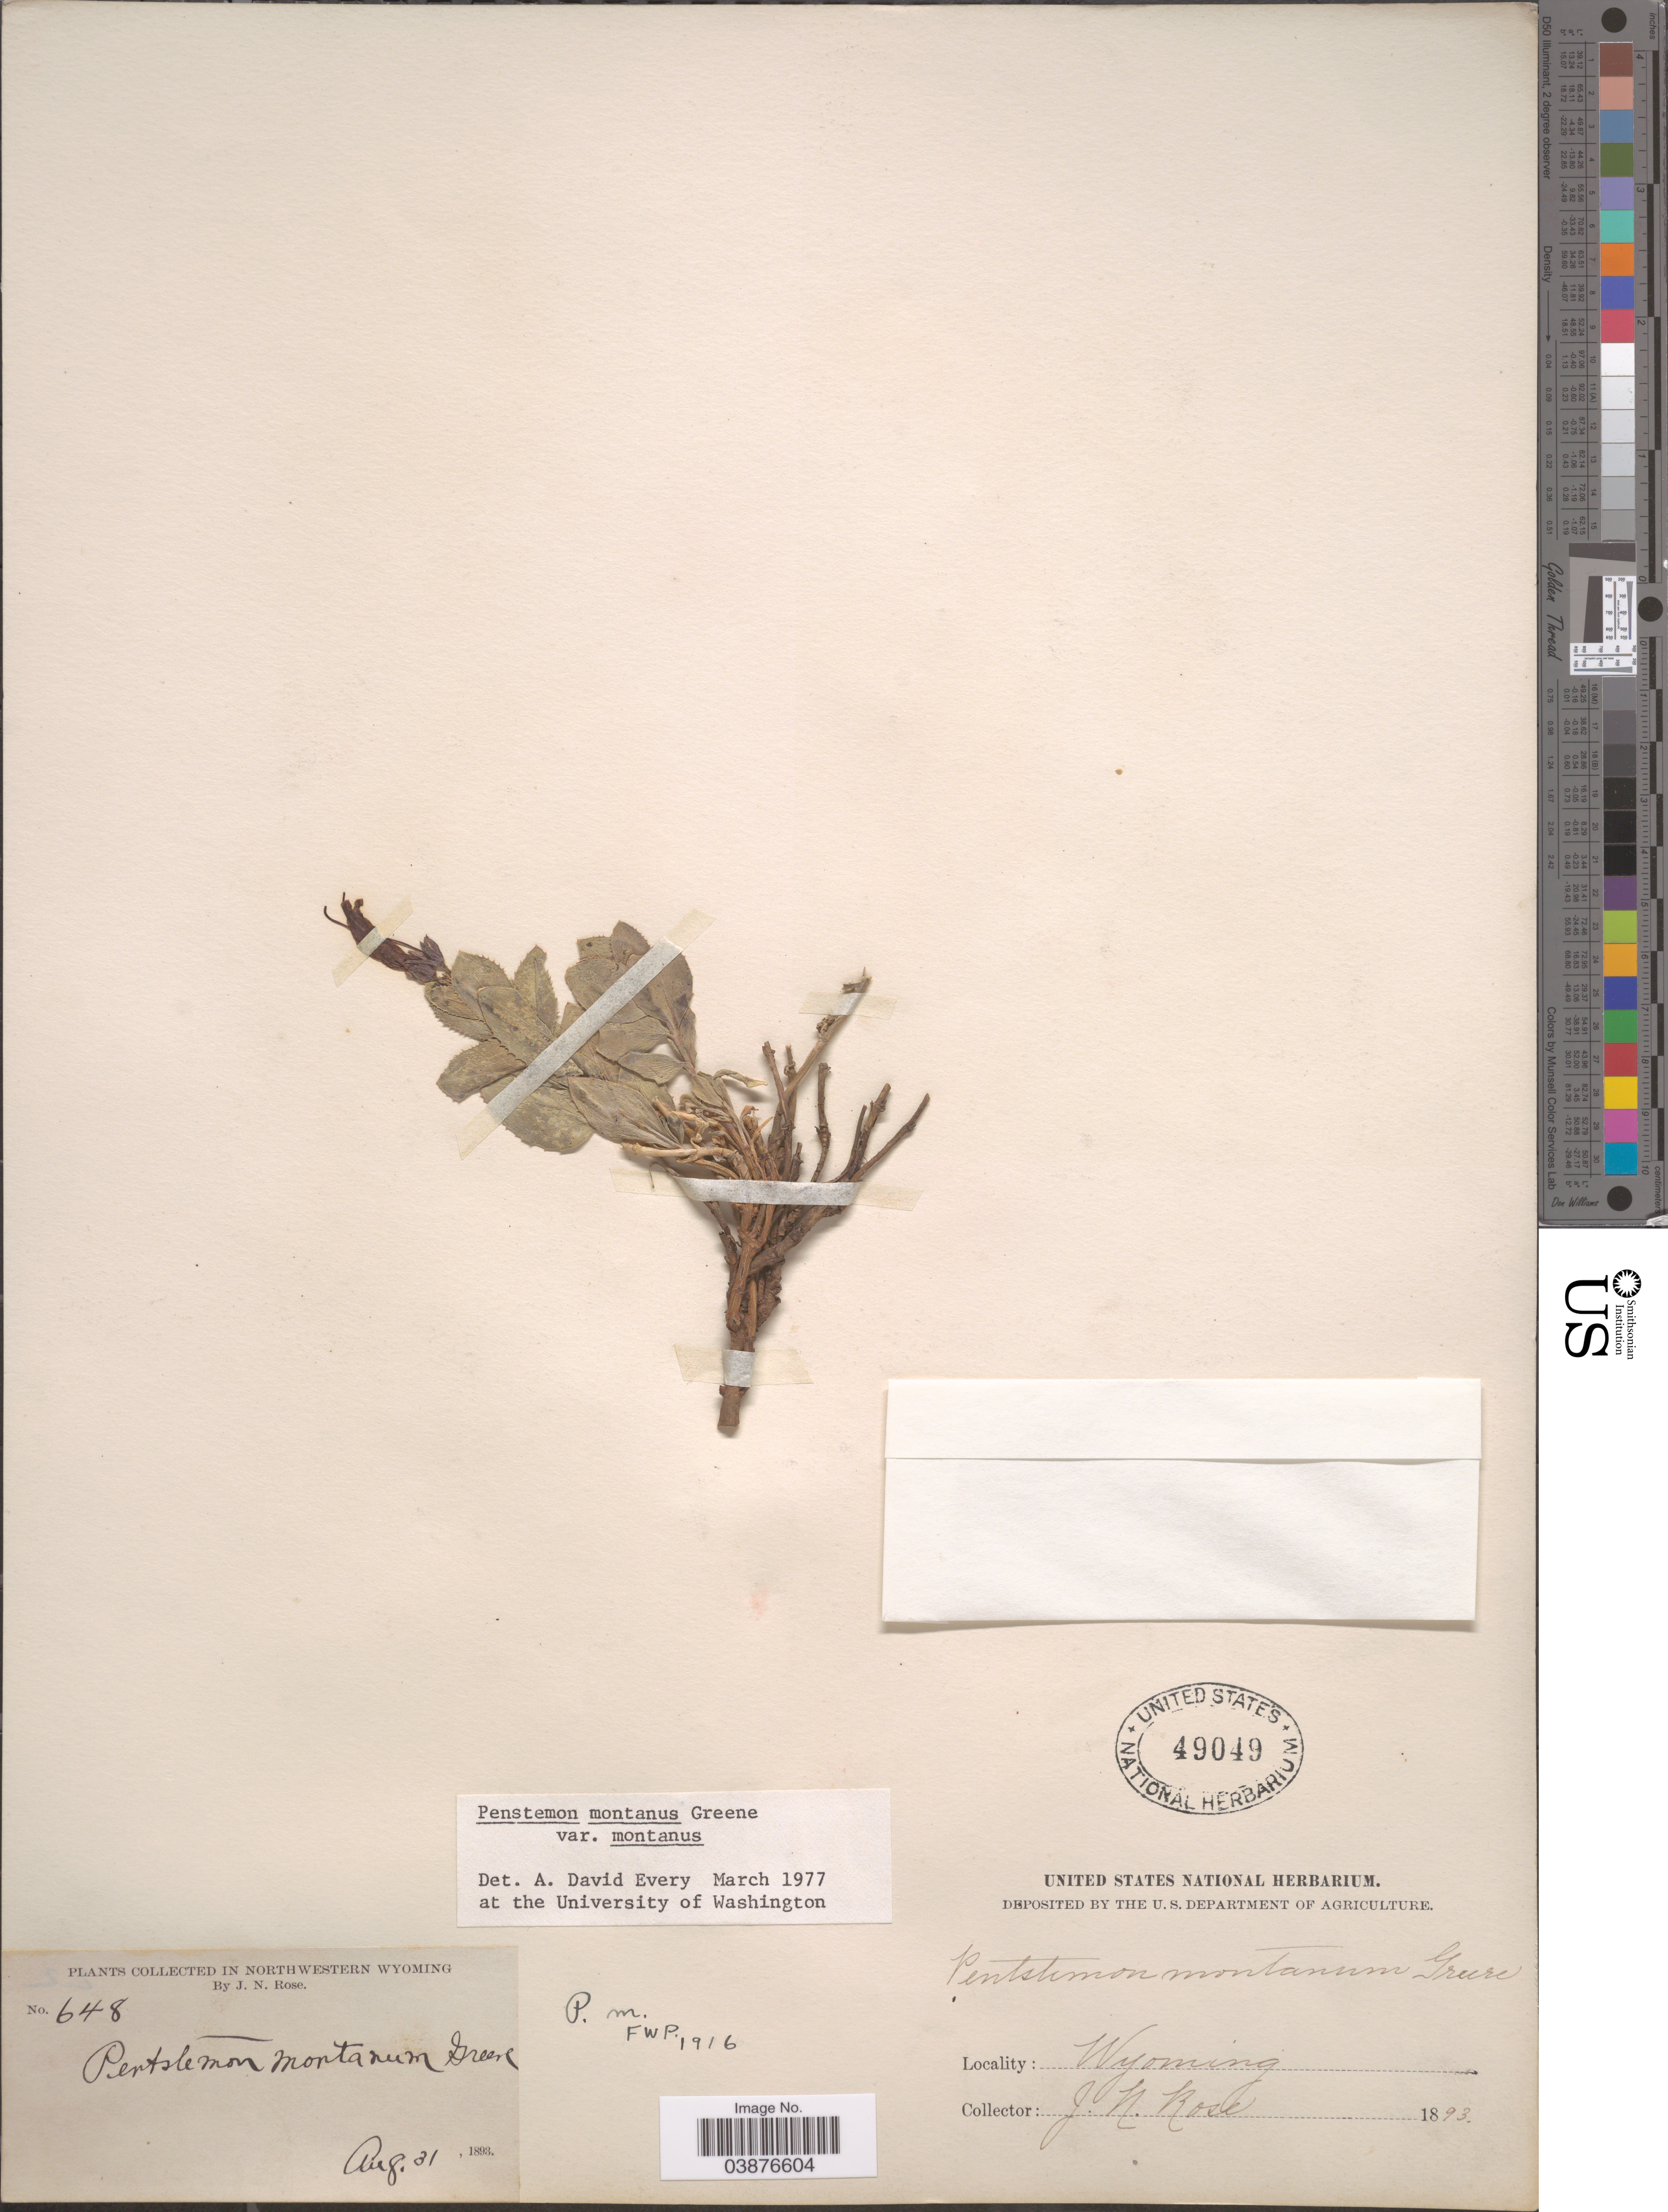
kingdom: Plantae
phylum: Tracheophyta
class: Magnoliopsida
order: Lamiales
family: Plantaginaceae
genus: Penstemon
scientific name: Penstemon montanus var. montanus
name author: Greene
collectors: J. N. Rose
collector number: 648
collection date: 1893-08-31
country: United States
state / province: Wyoming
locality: Northwestern Wyoming.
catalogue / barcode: US 49049